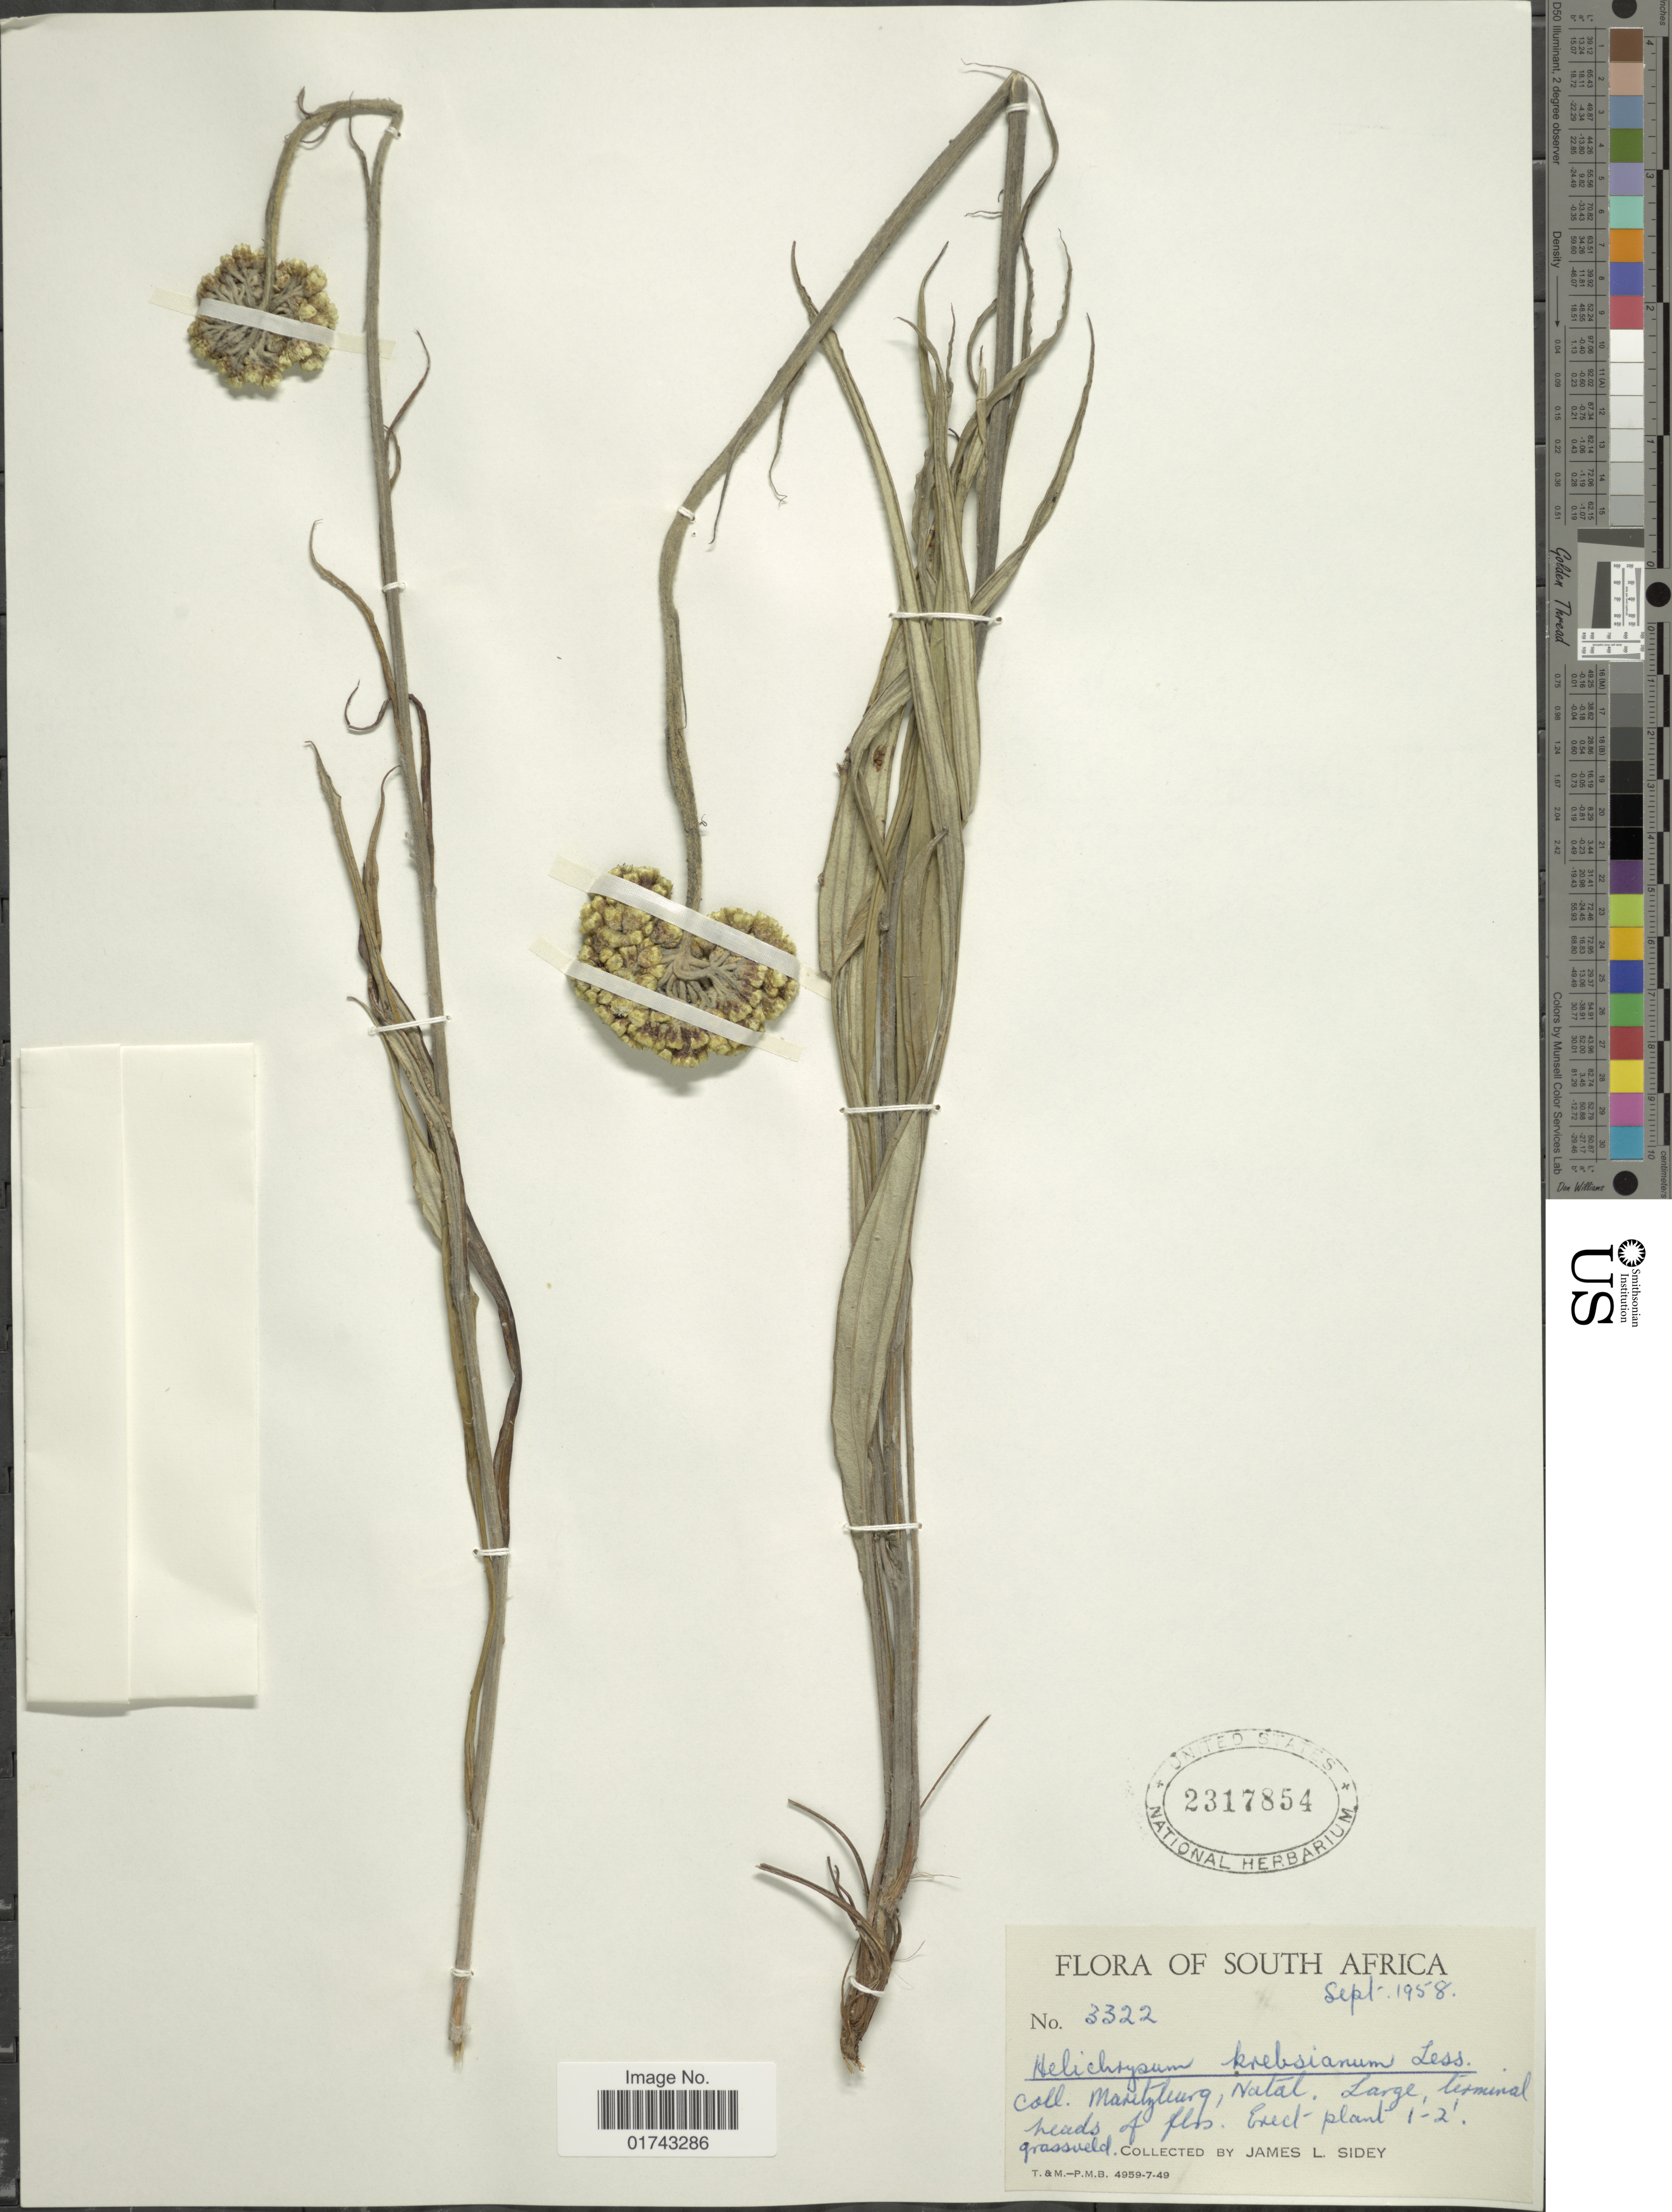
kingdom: Plantae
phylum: Tracheophyta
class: Magnoliopsida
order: Asterales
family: Asteraceae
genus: Helichrysum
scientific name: Helichrysum krebsianum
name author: Less.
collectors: J. L. Sidey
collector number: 3322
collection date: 1958-09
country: South Africa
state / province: KwaZulu-Natal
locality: Coll. Maritzburg, Natal.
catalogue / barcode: US 2317854